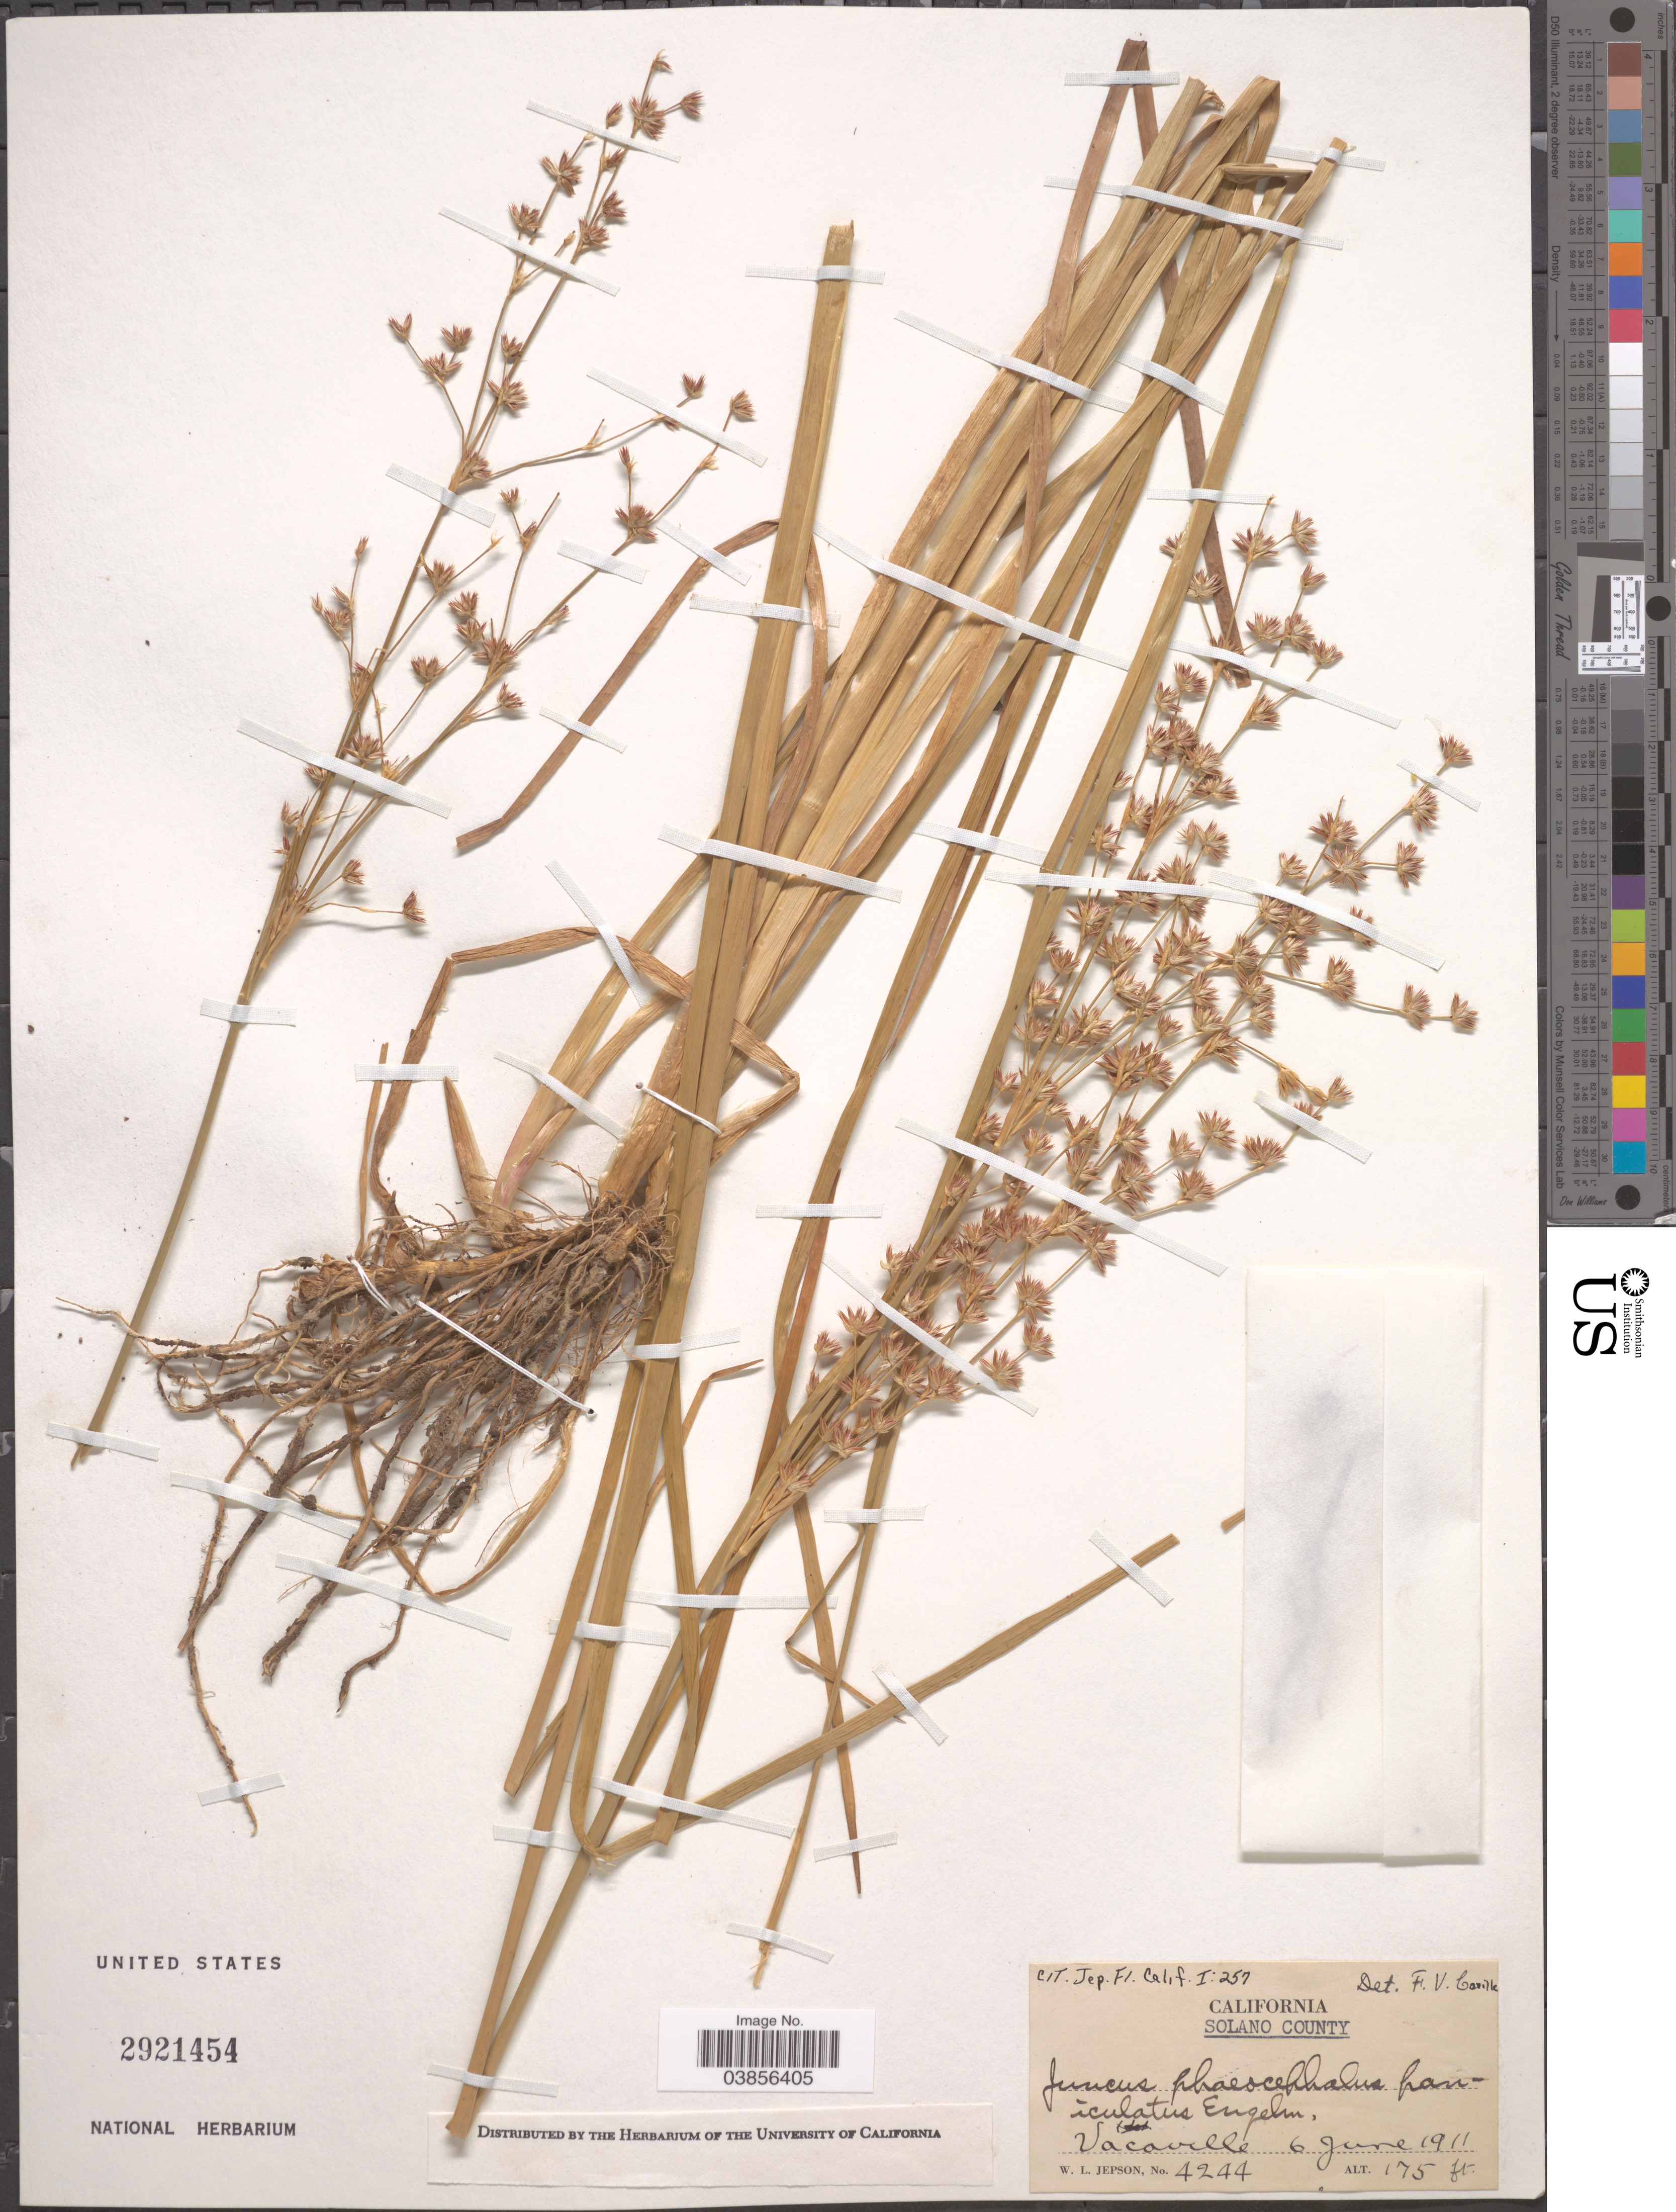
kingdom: Plantae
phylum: Tracheophyta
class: Liliopsida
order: Poales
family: Juncaceae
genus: Juncus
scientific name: Juncus phaeocephalus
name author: Engelm.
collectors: W. L. Jepson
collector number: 4244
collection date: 1911-06-06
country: United States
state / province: California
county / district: Solano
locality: Solano County. Vacaville.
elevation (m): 53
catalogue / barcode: US 2921454